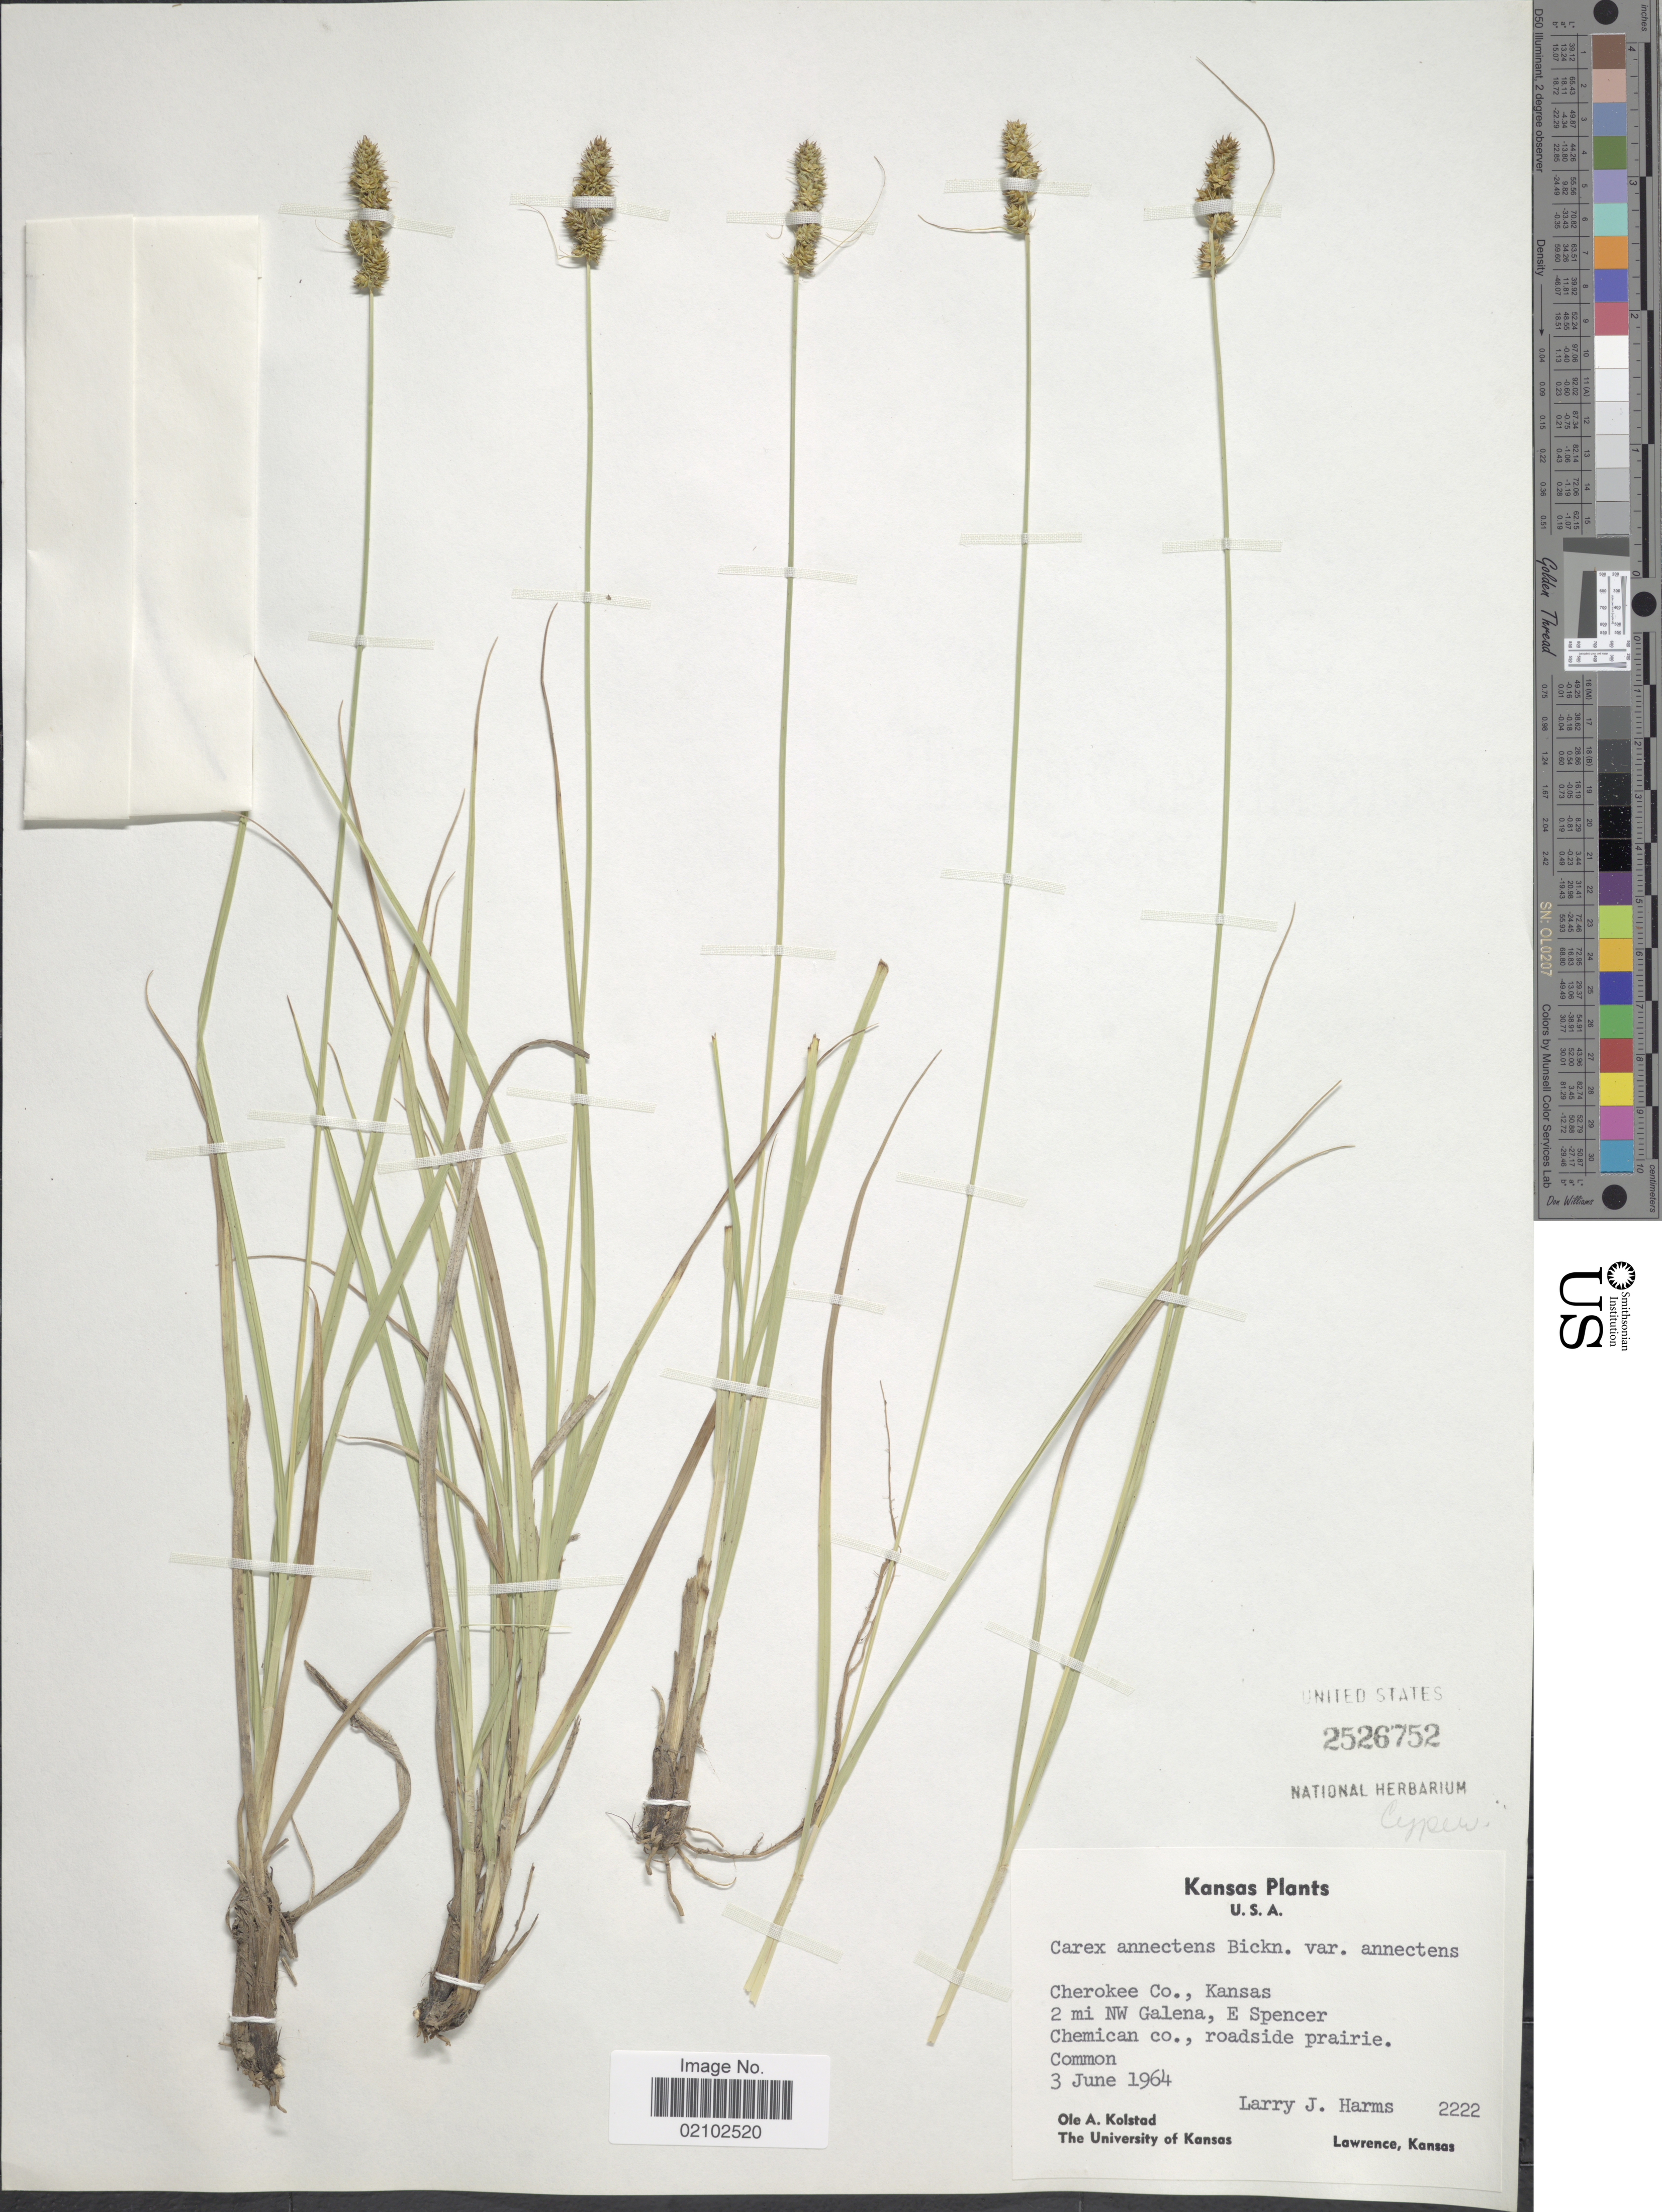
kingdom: Plantae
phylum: Tracheophyta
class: Liliopsida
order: Poales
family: Cyperaceae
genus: Carex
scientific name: Carex annectens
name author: (E.P. Bicknell) E.P. Bicknell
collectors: L. Harms & O. Kolstad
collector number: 2222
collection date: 1964-06-03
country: United States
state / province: Kansas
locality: Cherokee Co., 2 mi NW Galena, E Spencer Chemican co., roadside prairie. Common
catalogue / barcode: US 2526752